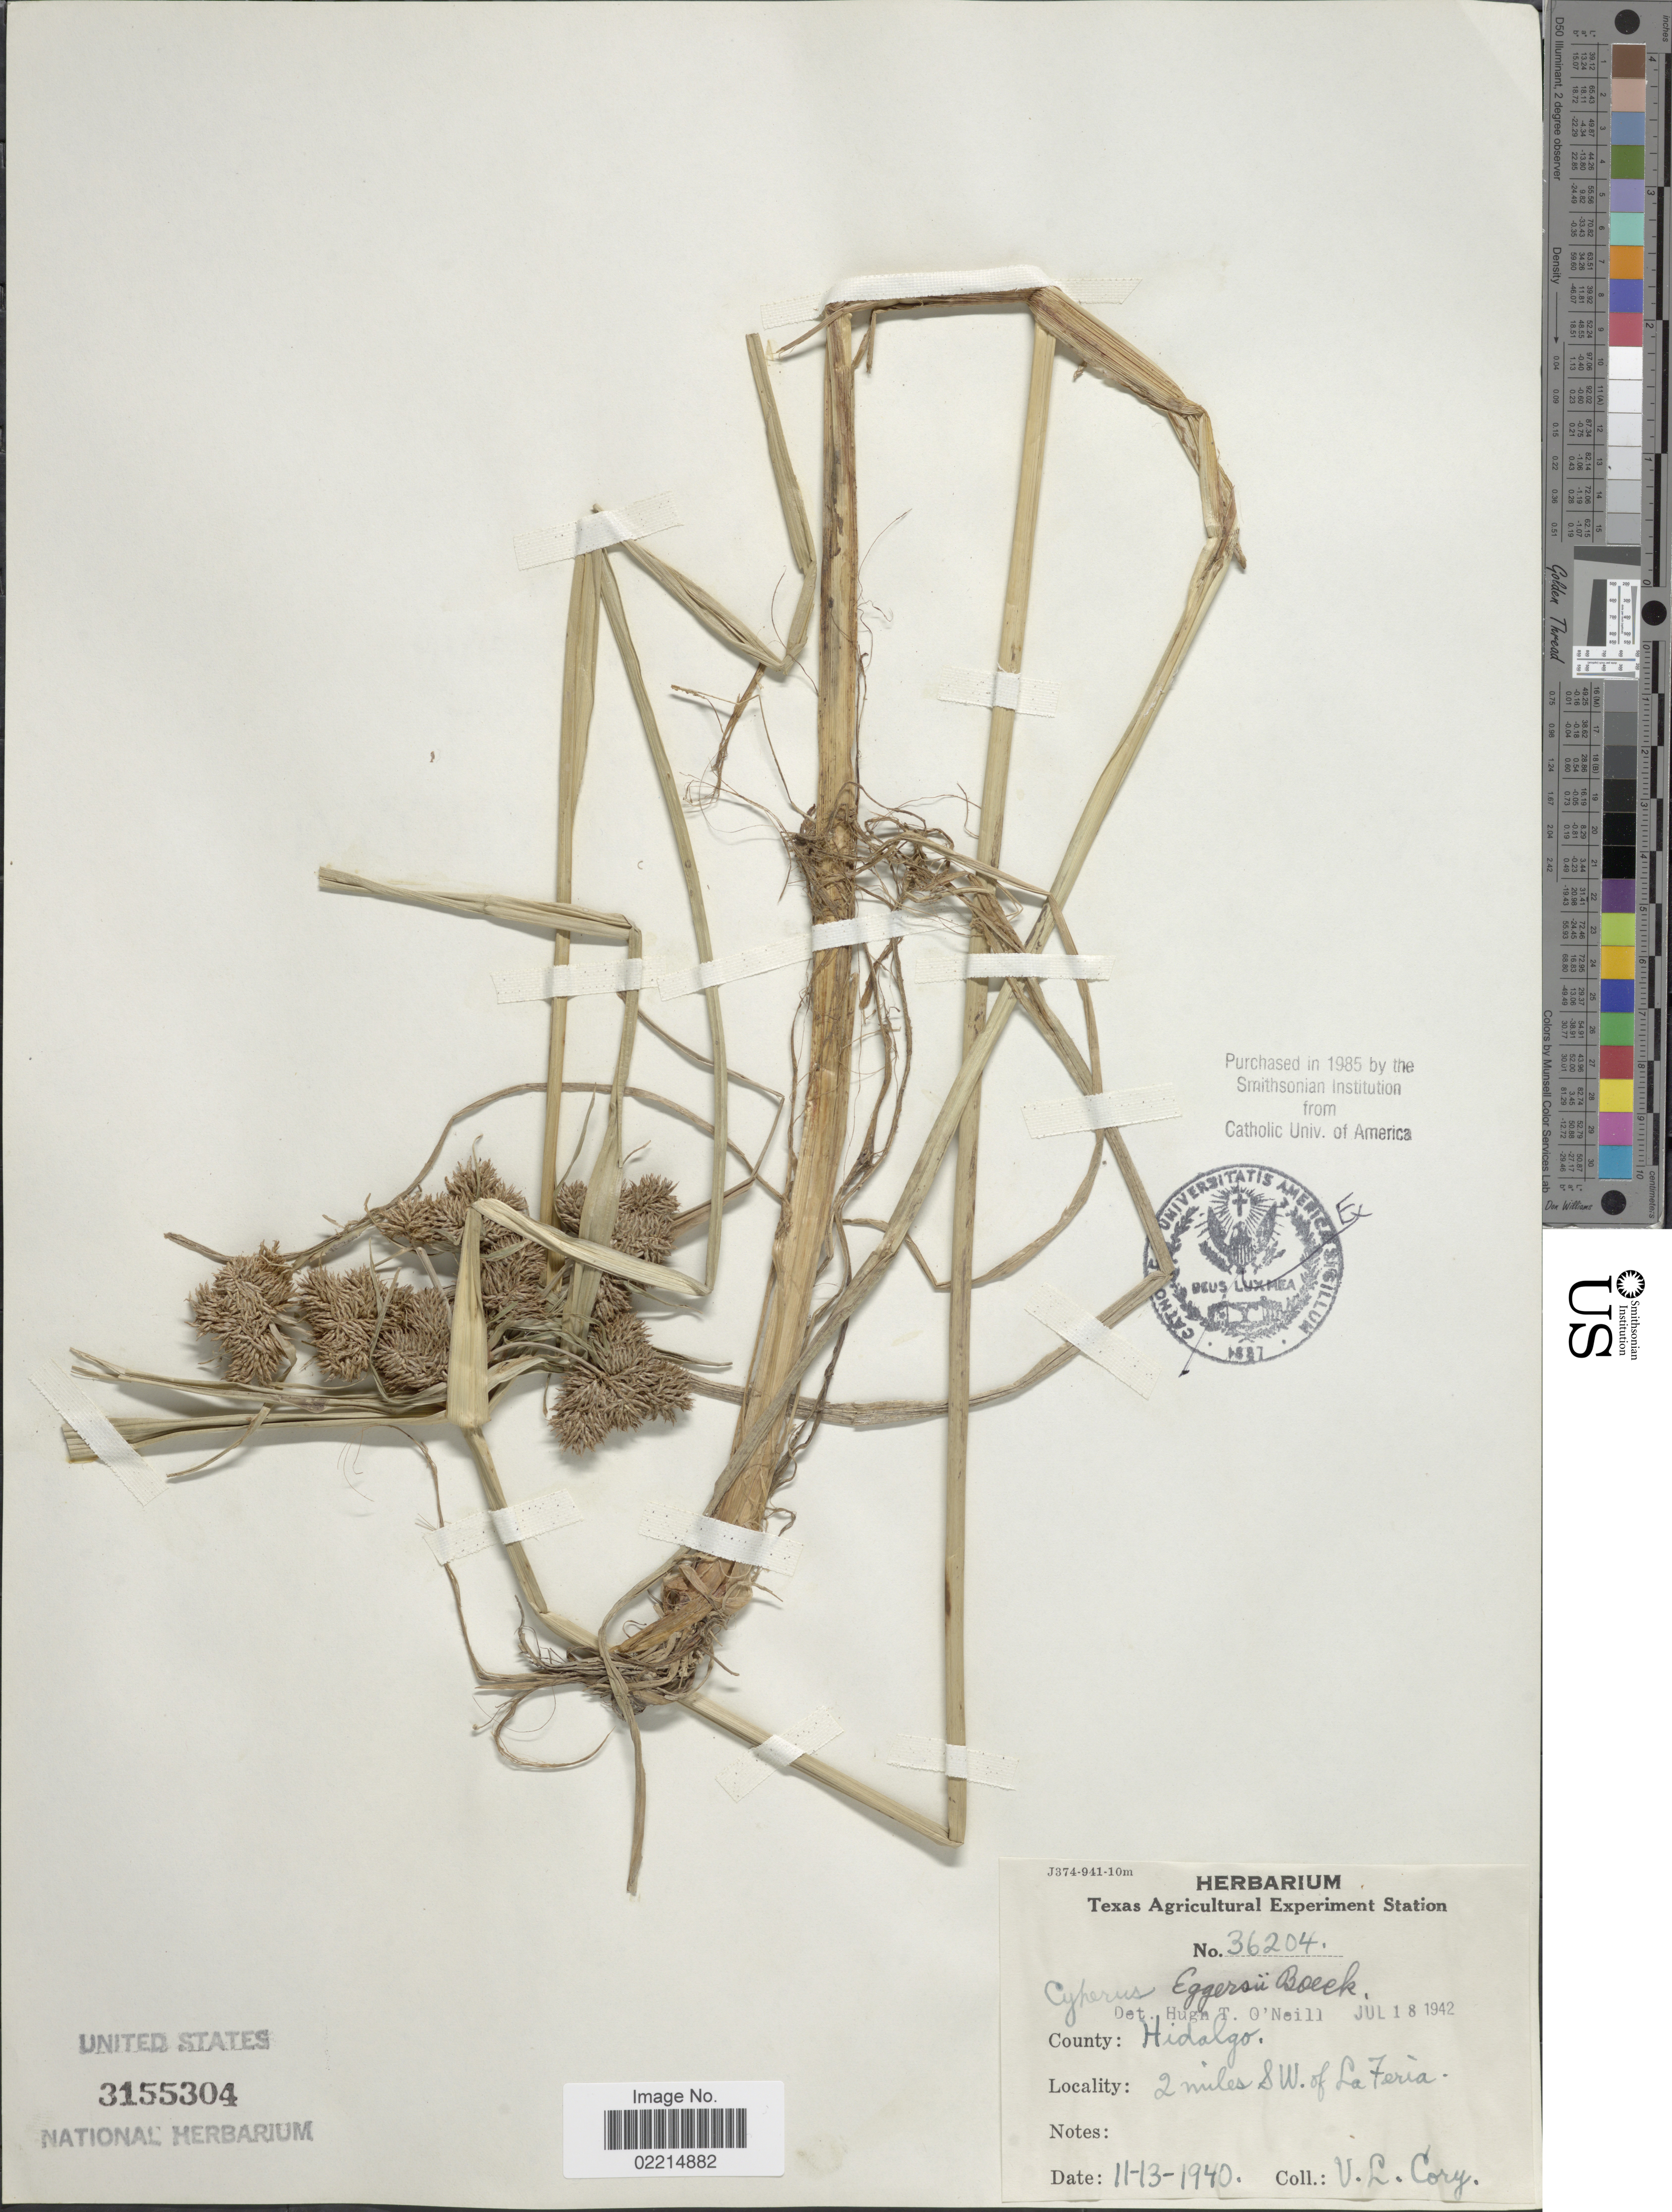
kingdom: Plantae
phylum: Tracheophyta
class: Liliopsida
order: Poales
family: Cyperaceae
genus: Cyperus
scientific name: Cyperus eggersii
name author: Boeckeler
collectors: V. Cory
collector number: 36204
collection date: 1940-11-13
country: Mexico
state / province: Hidalgo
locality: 2 miles S.W. of La Feria, County: Hidalgo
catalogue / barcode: US 3155304